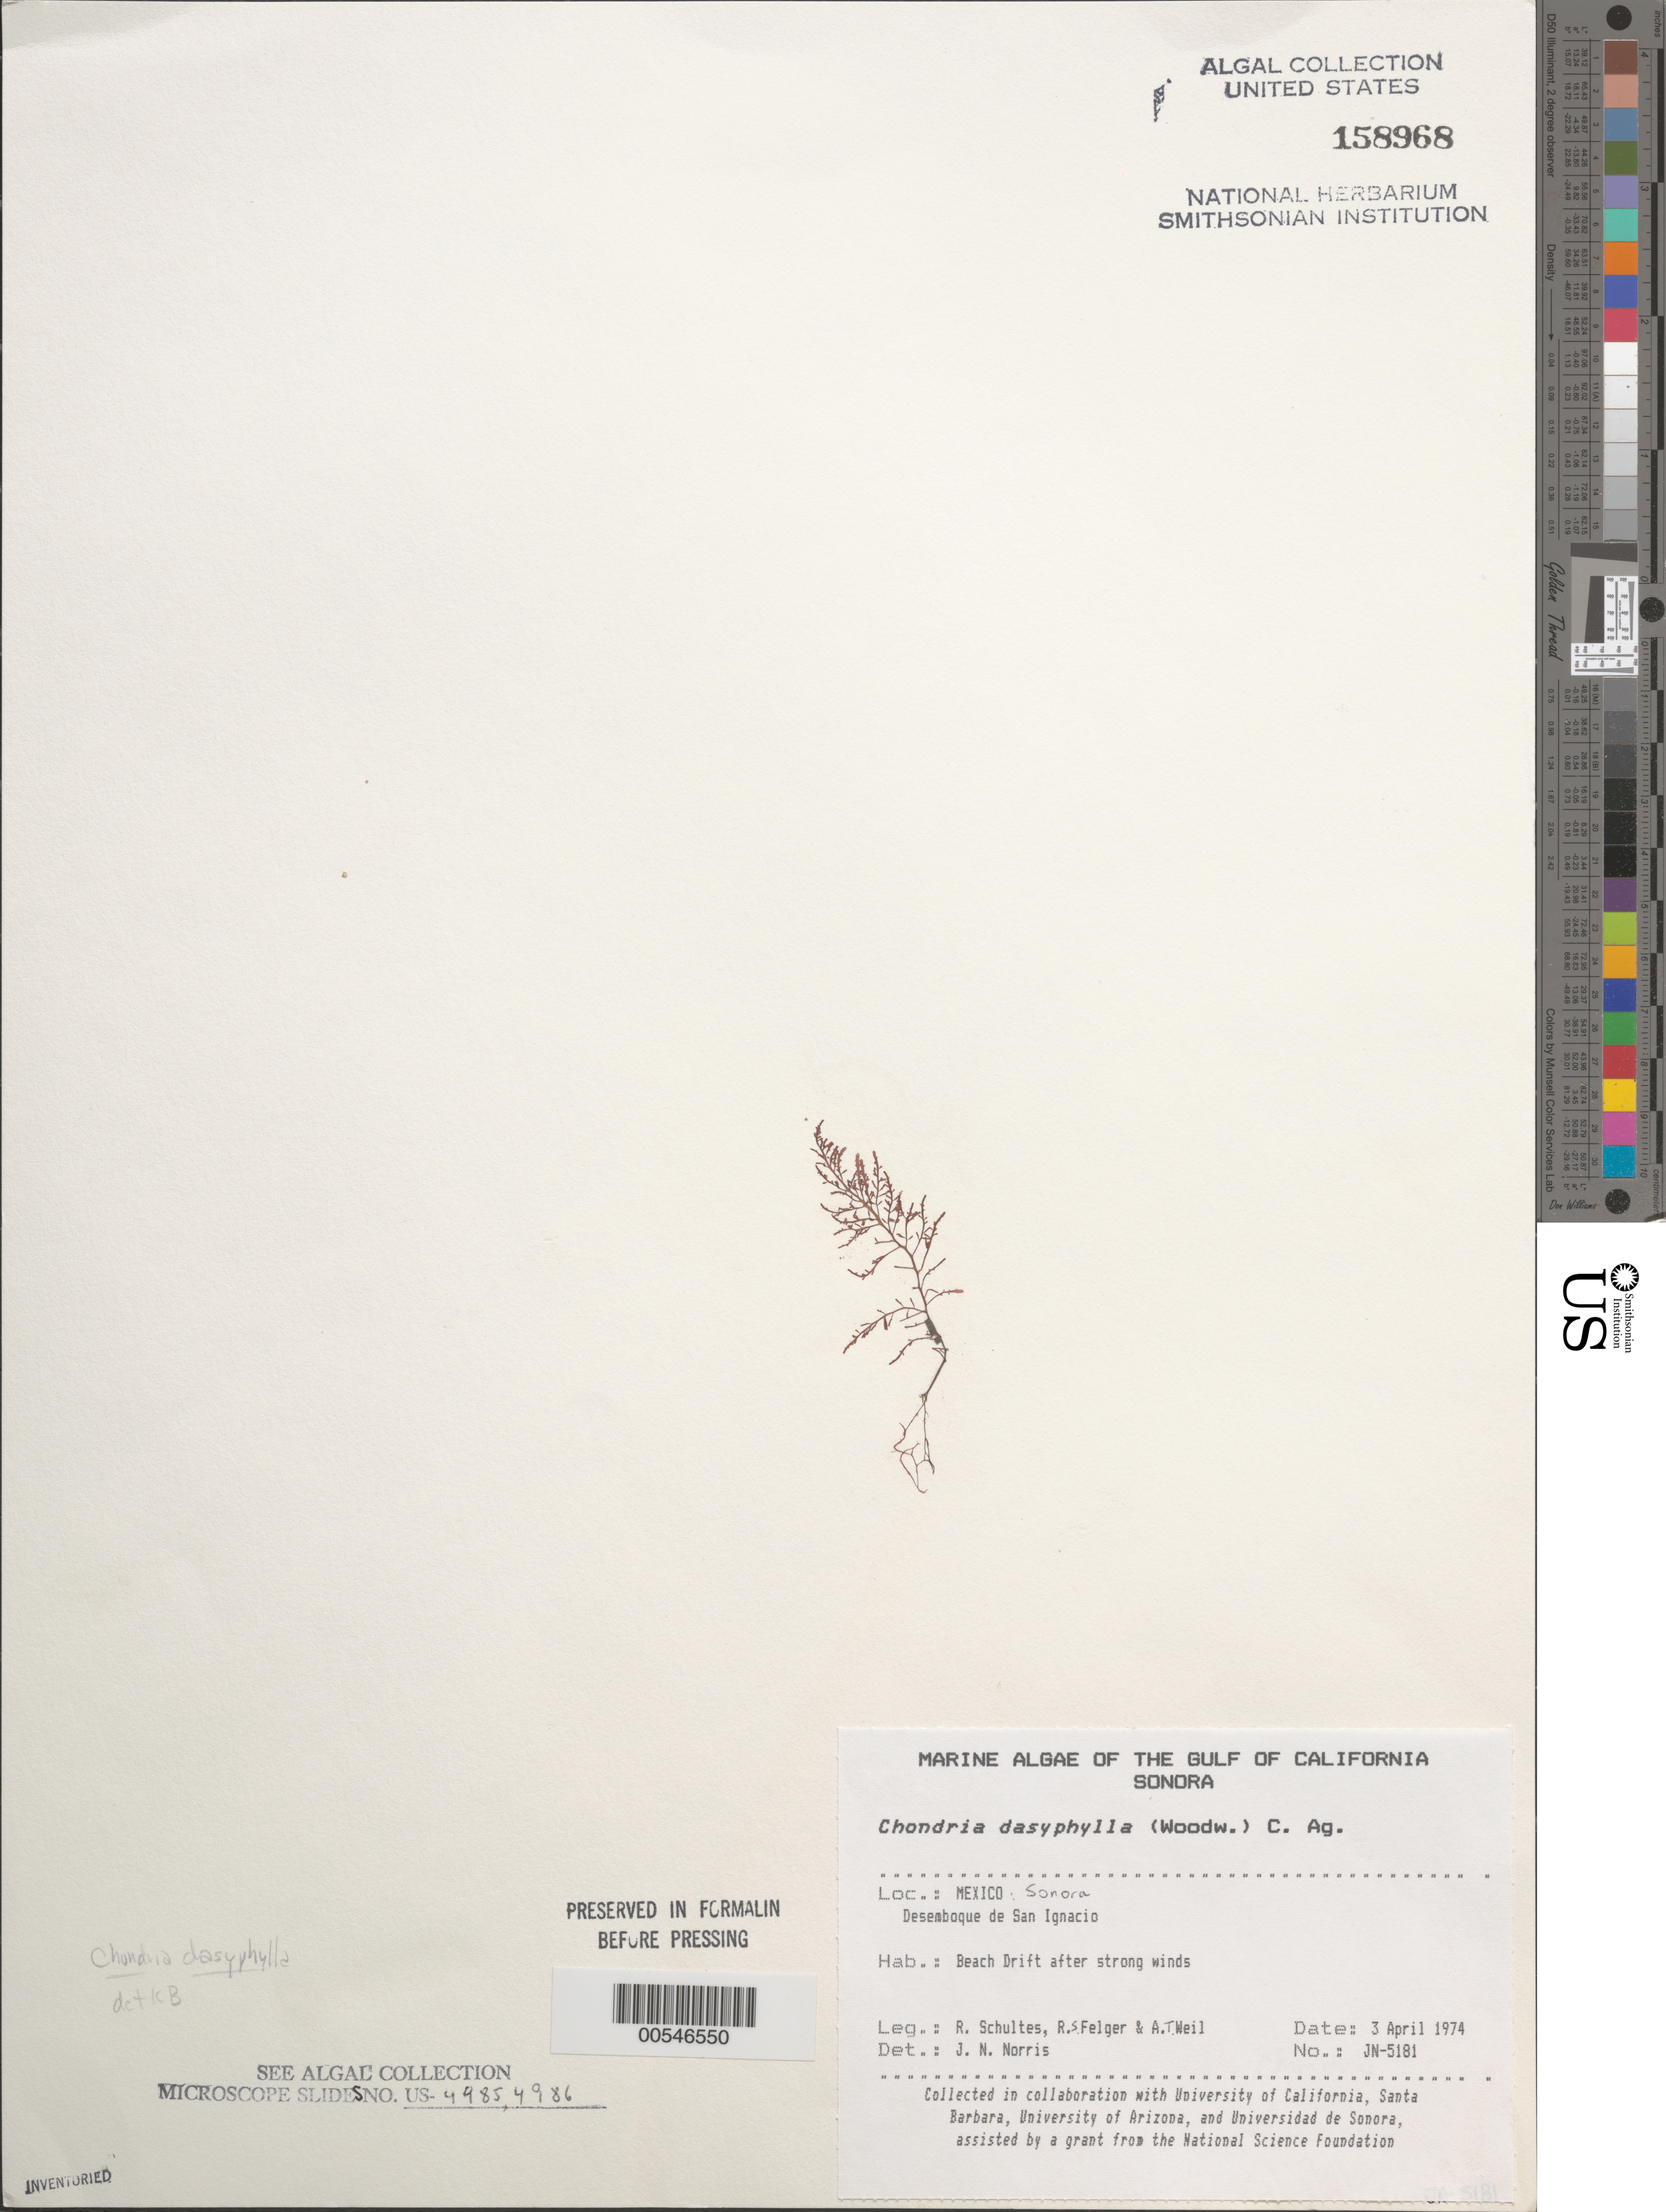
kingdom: Plantae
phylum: Rhodophyta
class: Florideophyceae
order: Ceramiales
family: Rhodomelaceae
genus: Chondria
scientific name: Chondria dasyphylla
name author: (Woodw.) C. Agardh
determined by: Norris, James N.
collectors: R. E. Schultes, R. S. Felger & A. T. Weil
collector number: JN-5181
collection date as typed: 03 Apr 1974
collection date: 1974-04-03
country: Mexico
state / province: Sonora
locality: Desemboque de San Ignacio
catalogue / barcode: US 158968